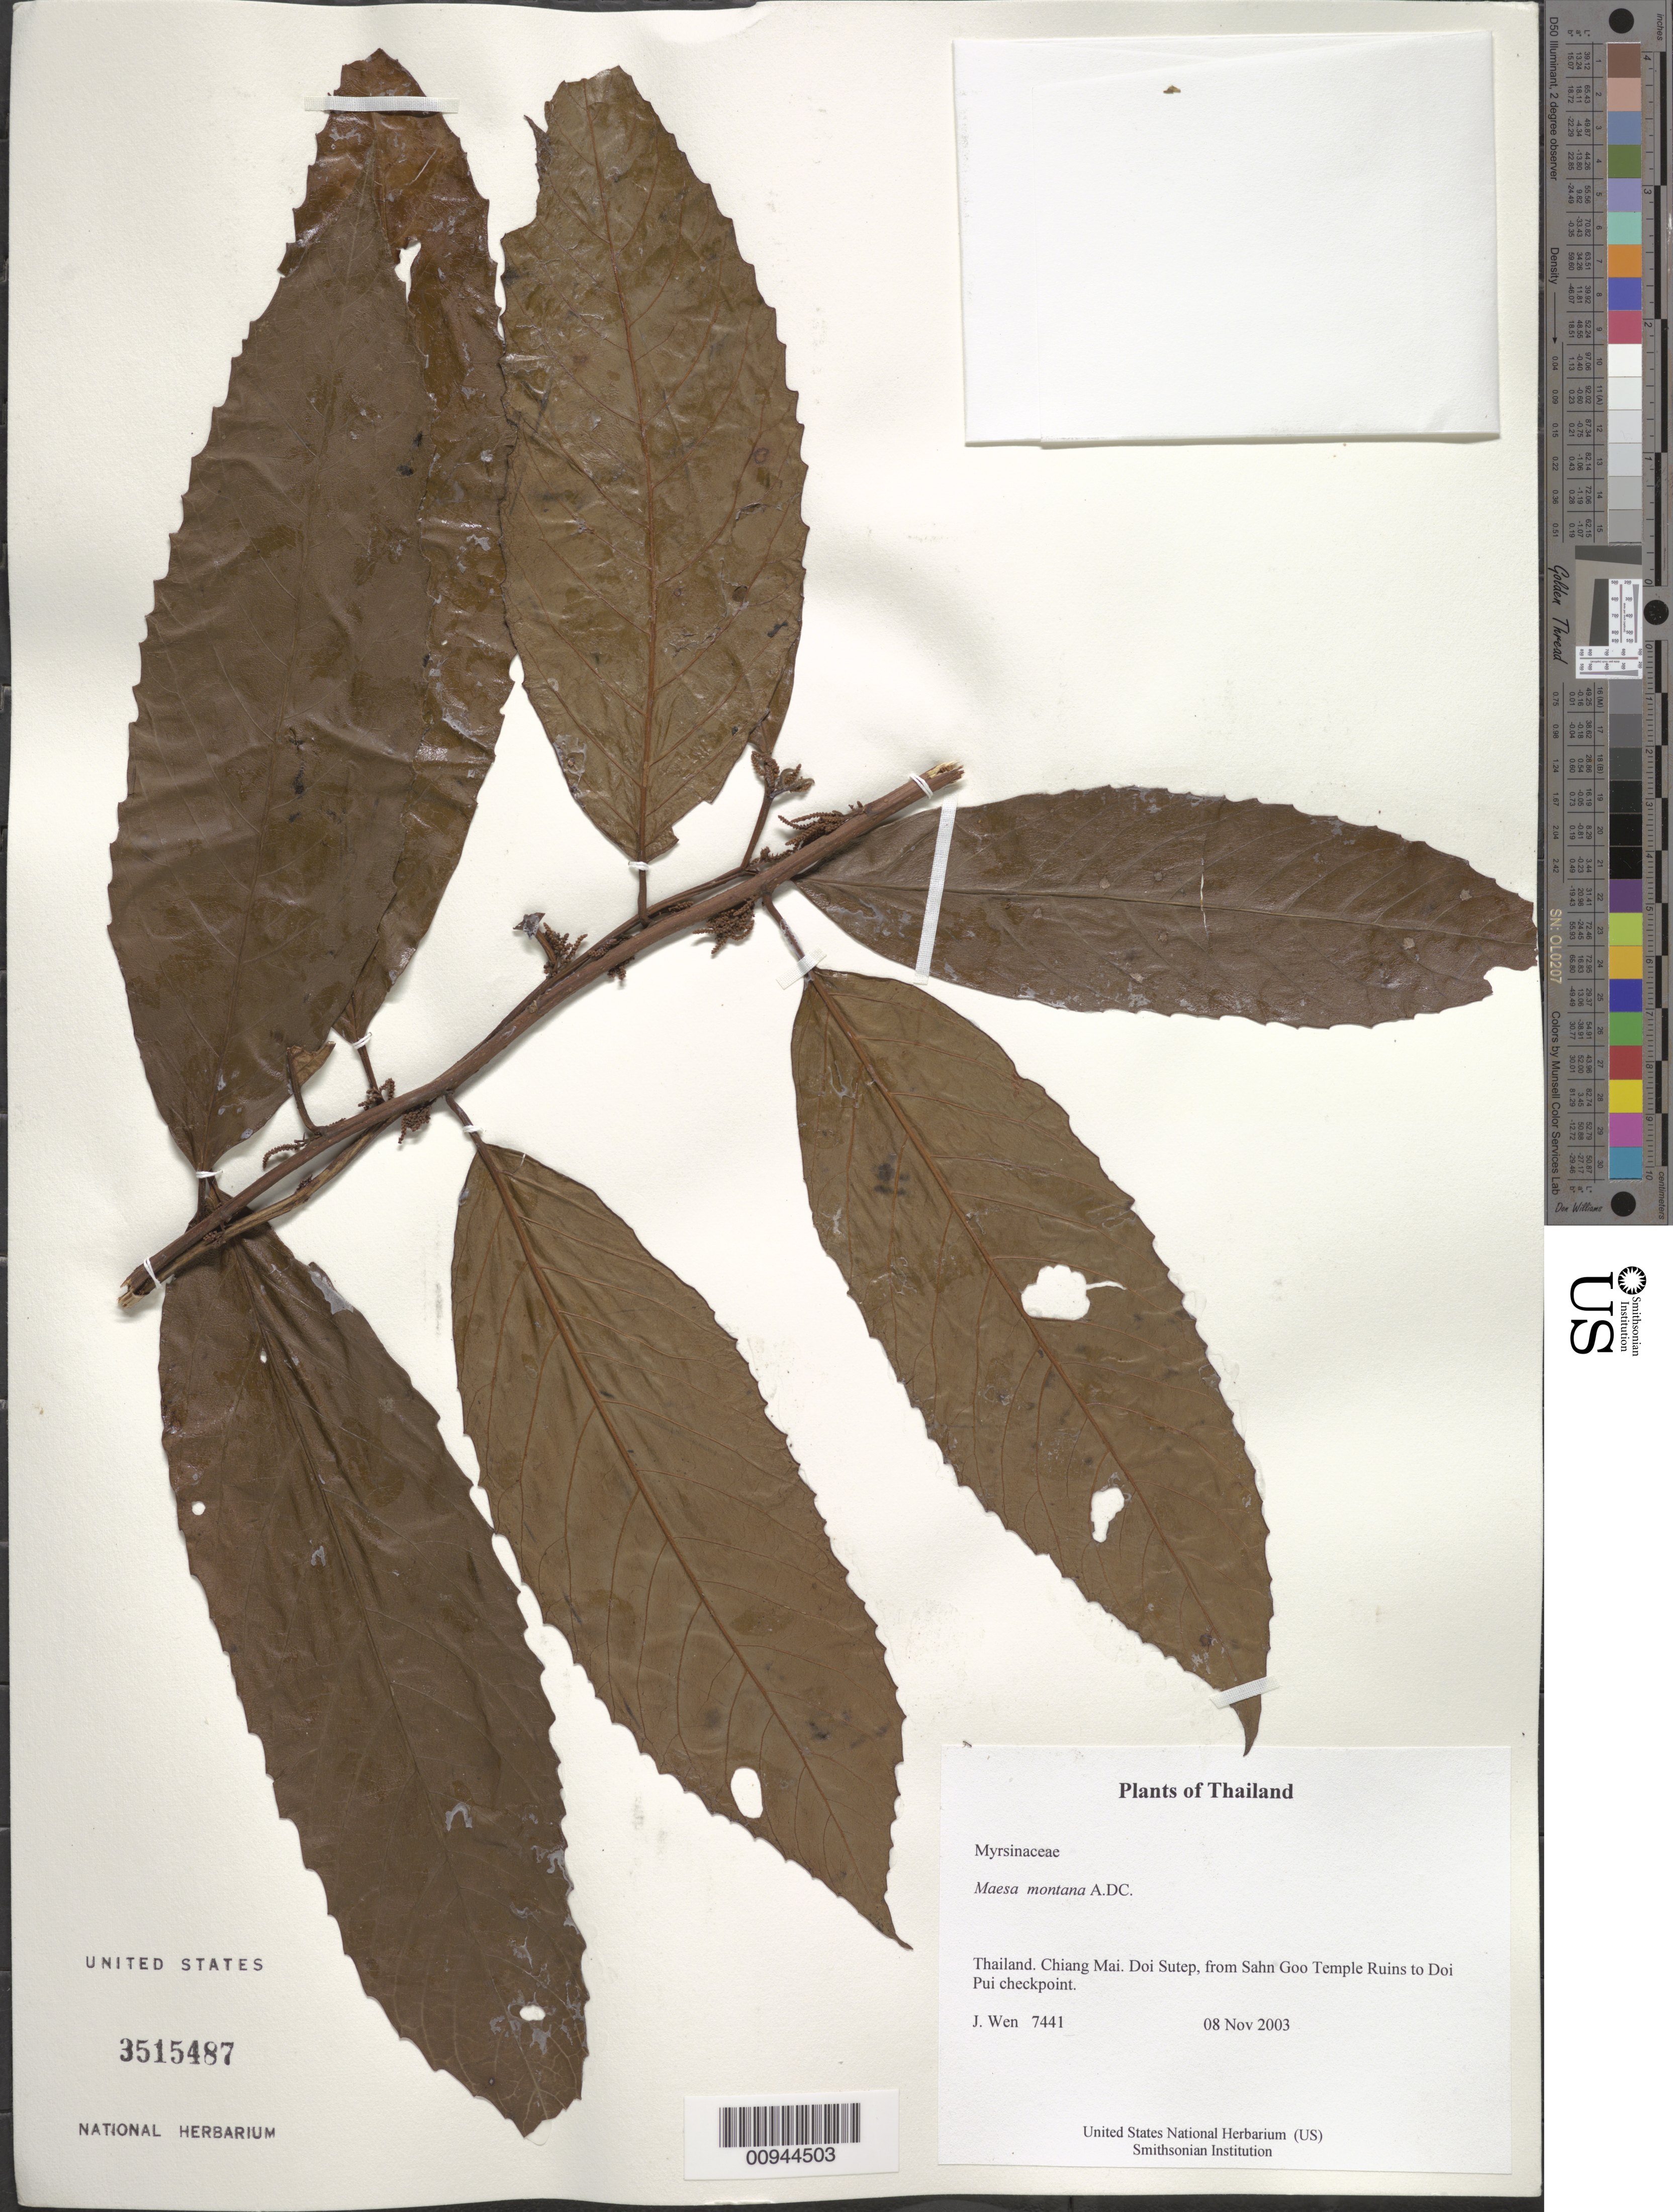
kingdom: Plantae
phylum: Tracheophyta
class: Magnoliopsida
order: Ericales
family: Primulaceae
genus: Maesa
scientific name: Maesa montana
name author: A. DC.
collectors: J. Wen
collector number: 7441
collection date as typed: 08 Nov 2003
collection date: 2003-11-08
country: Thailand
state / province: Chiang Mai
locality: Doi Sutep, from Sahn Goo Temple Ruins to Doi Pui checkpoint.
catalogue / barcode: US 3515487